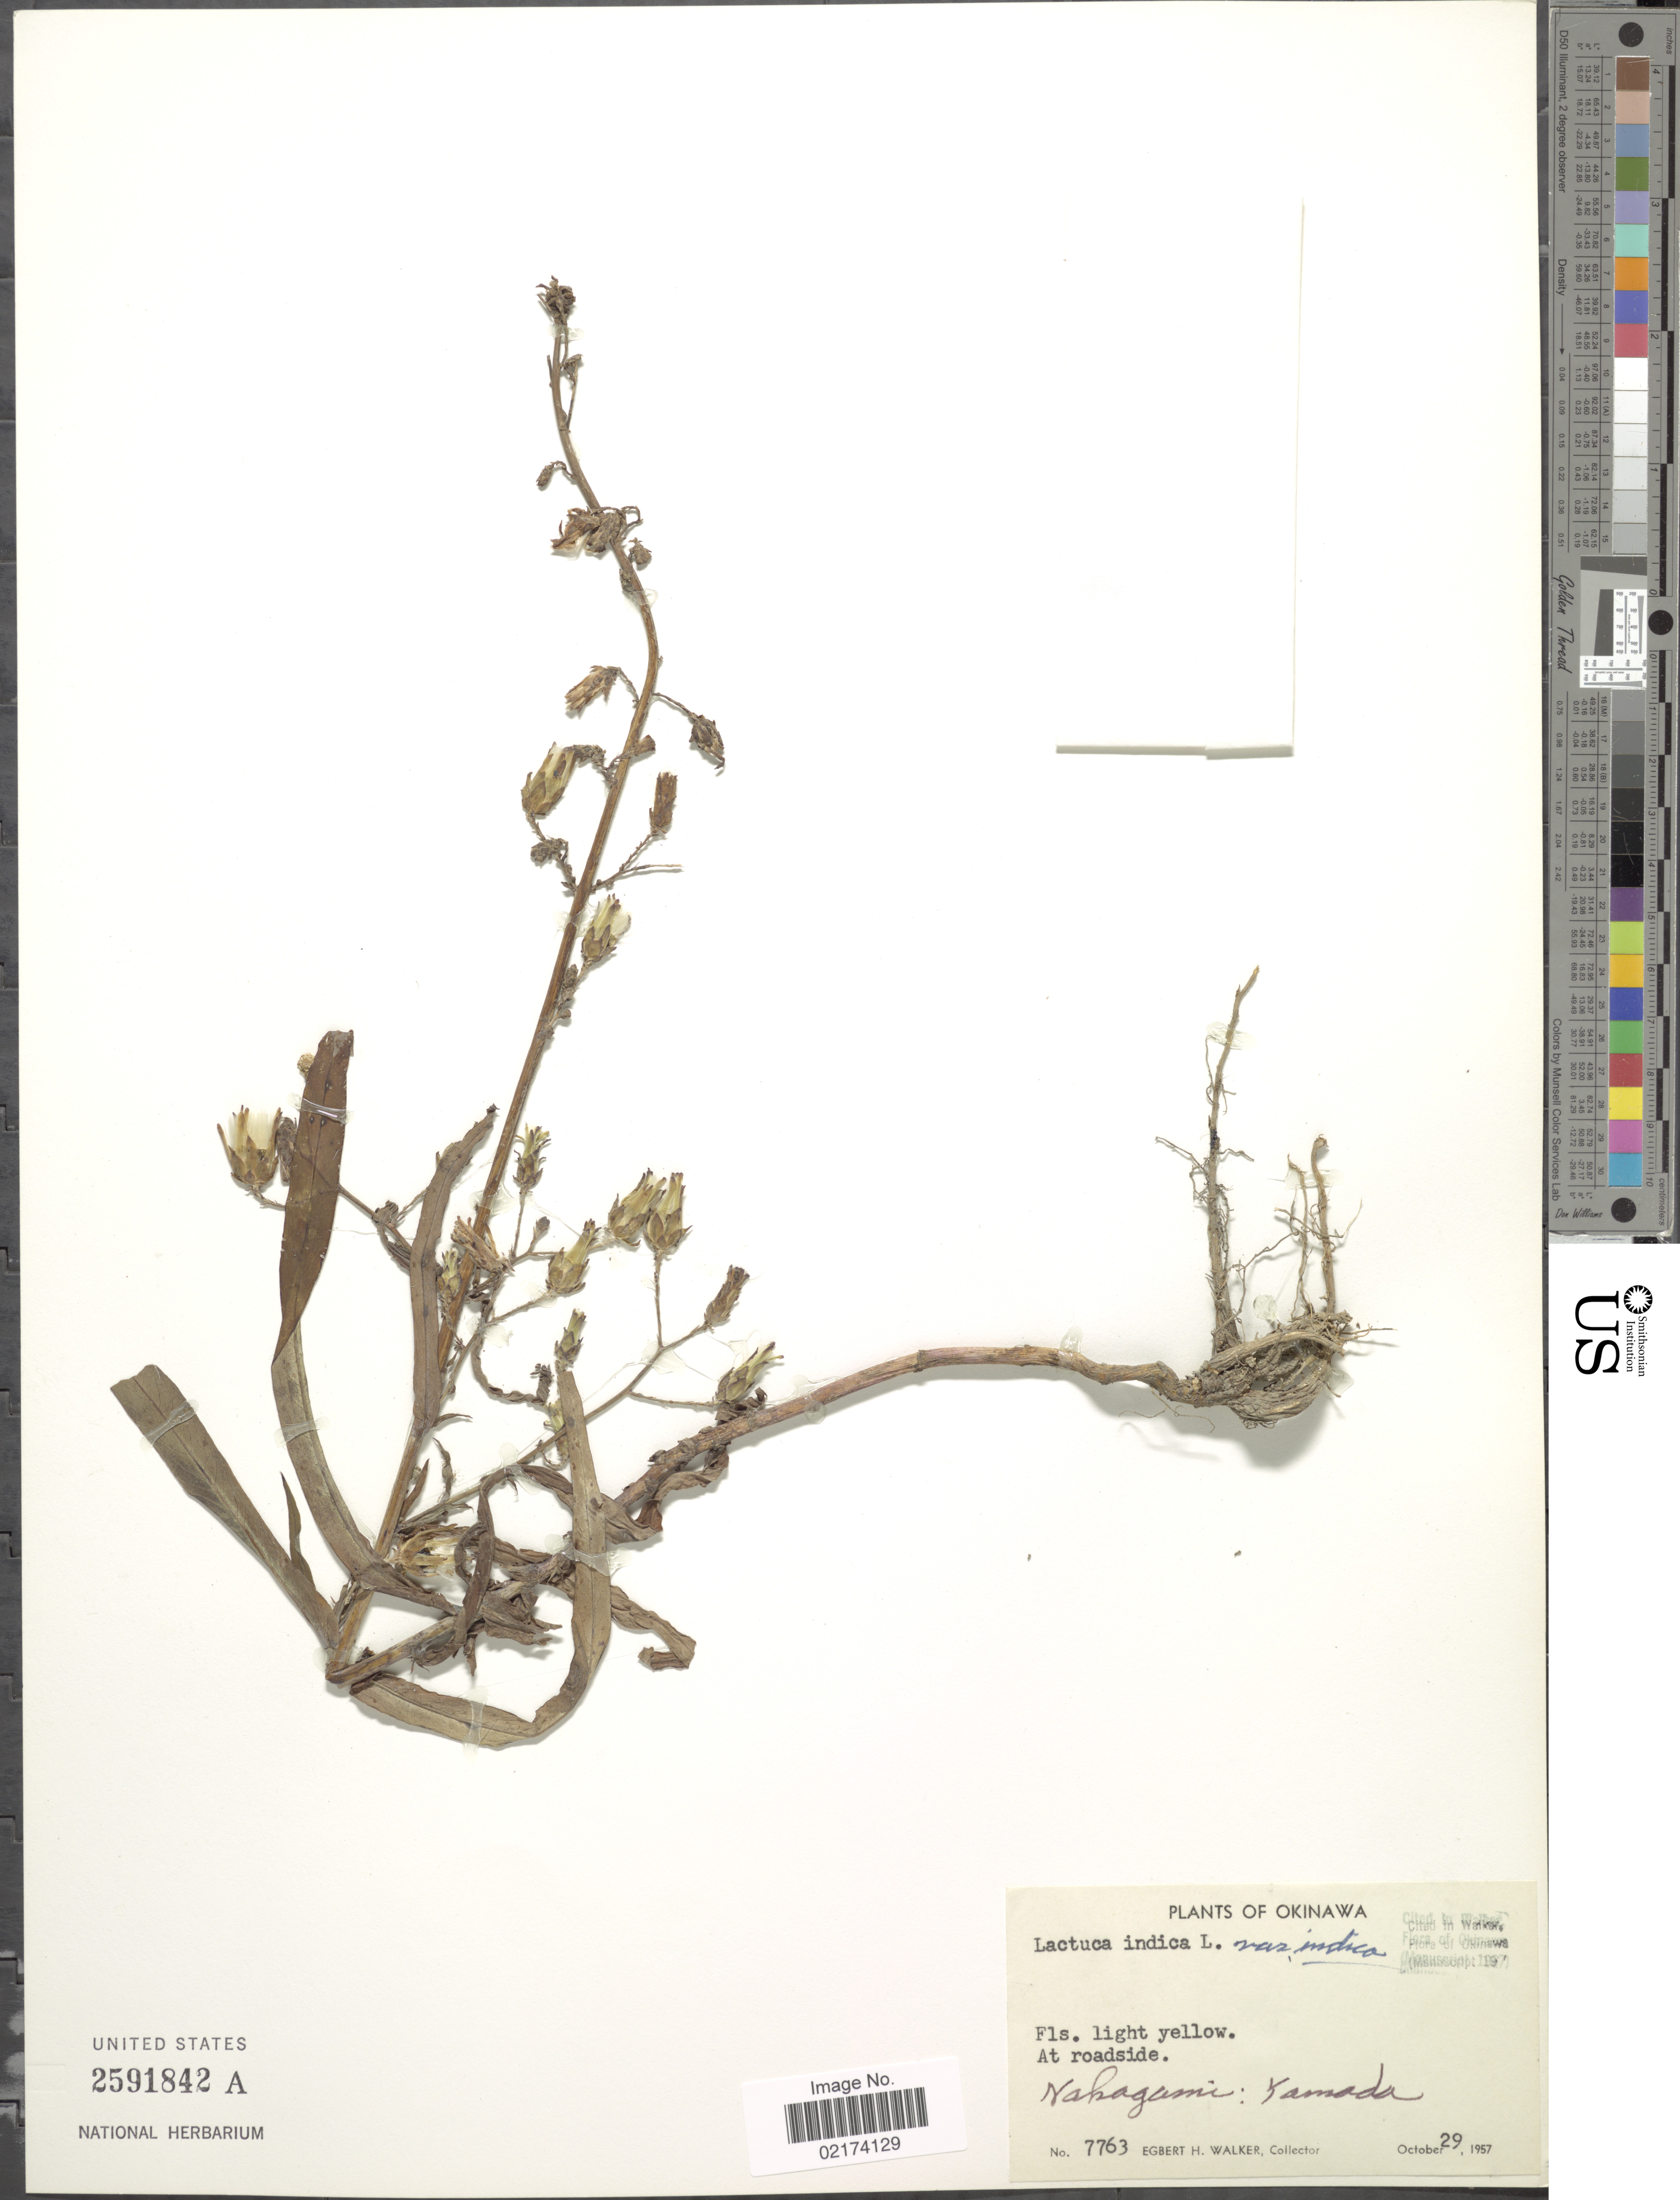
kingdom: Plantae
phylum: Tracheophyta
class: Magnoliopsida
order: Asterales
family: Asteraceae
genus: Lactuca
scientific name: Lactuca indica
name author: L.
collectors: E. H. Walker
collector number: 7763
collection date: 1957-10-29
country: Japan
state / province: Okinawa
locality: Nakagami, Yamada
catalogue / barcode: US 2591842A